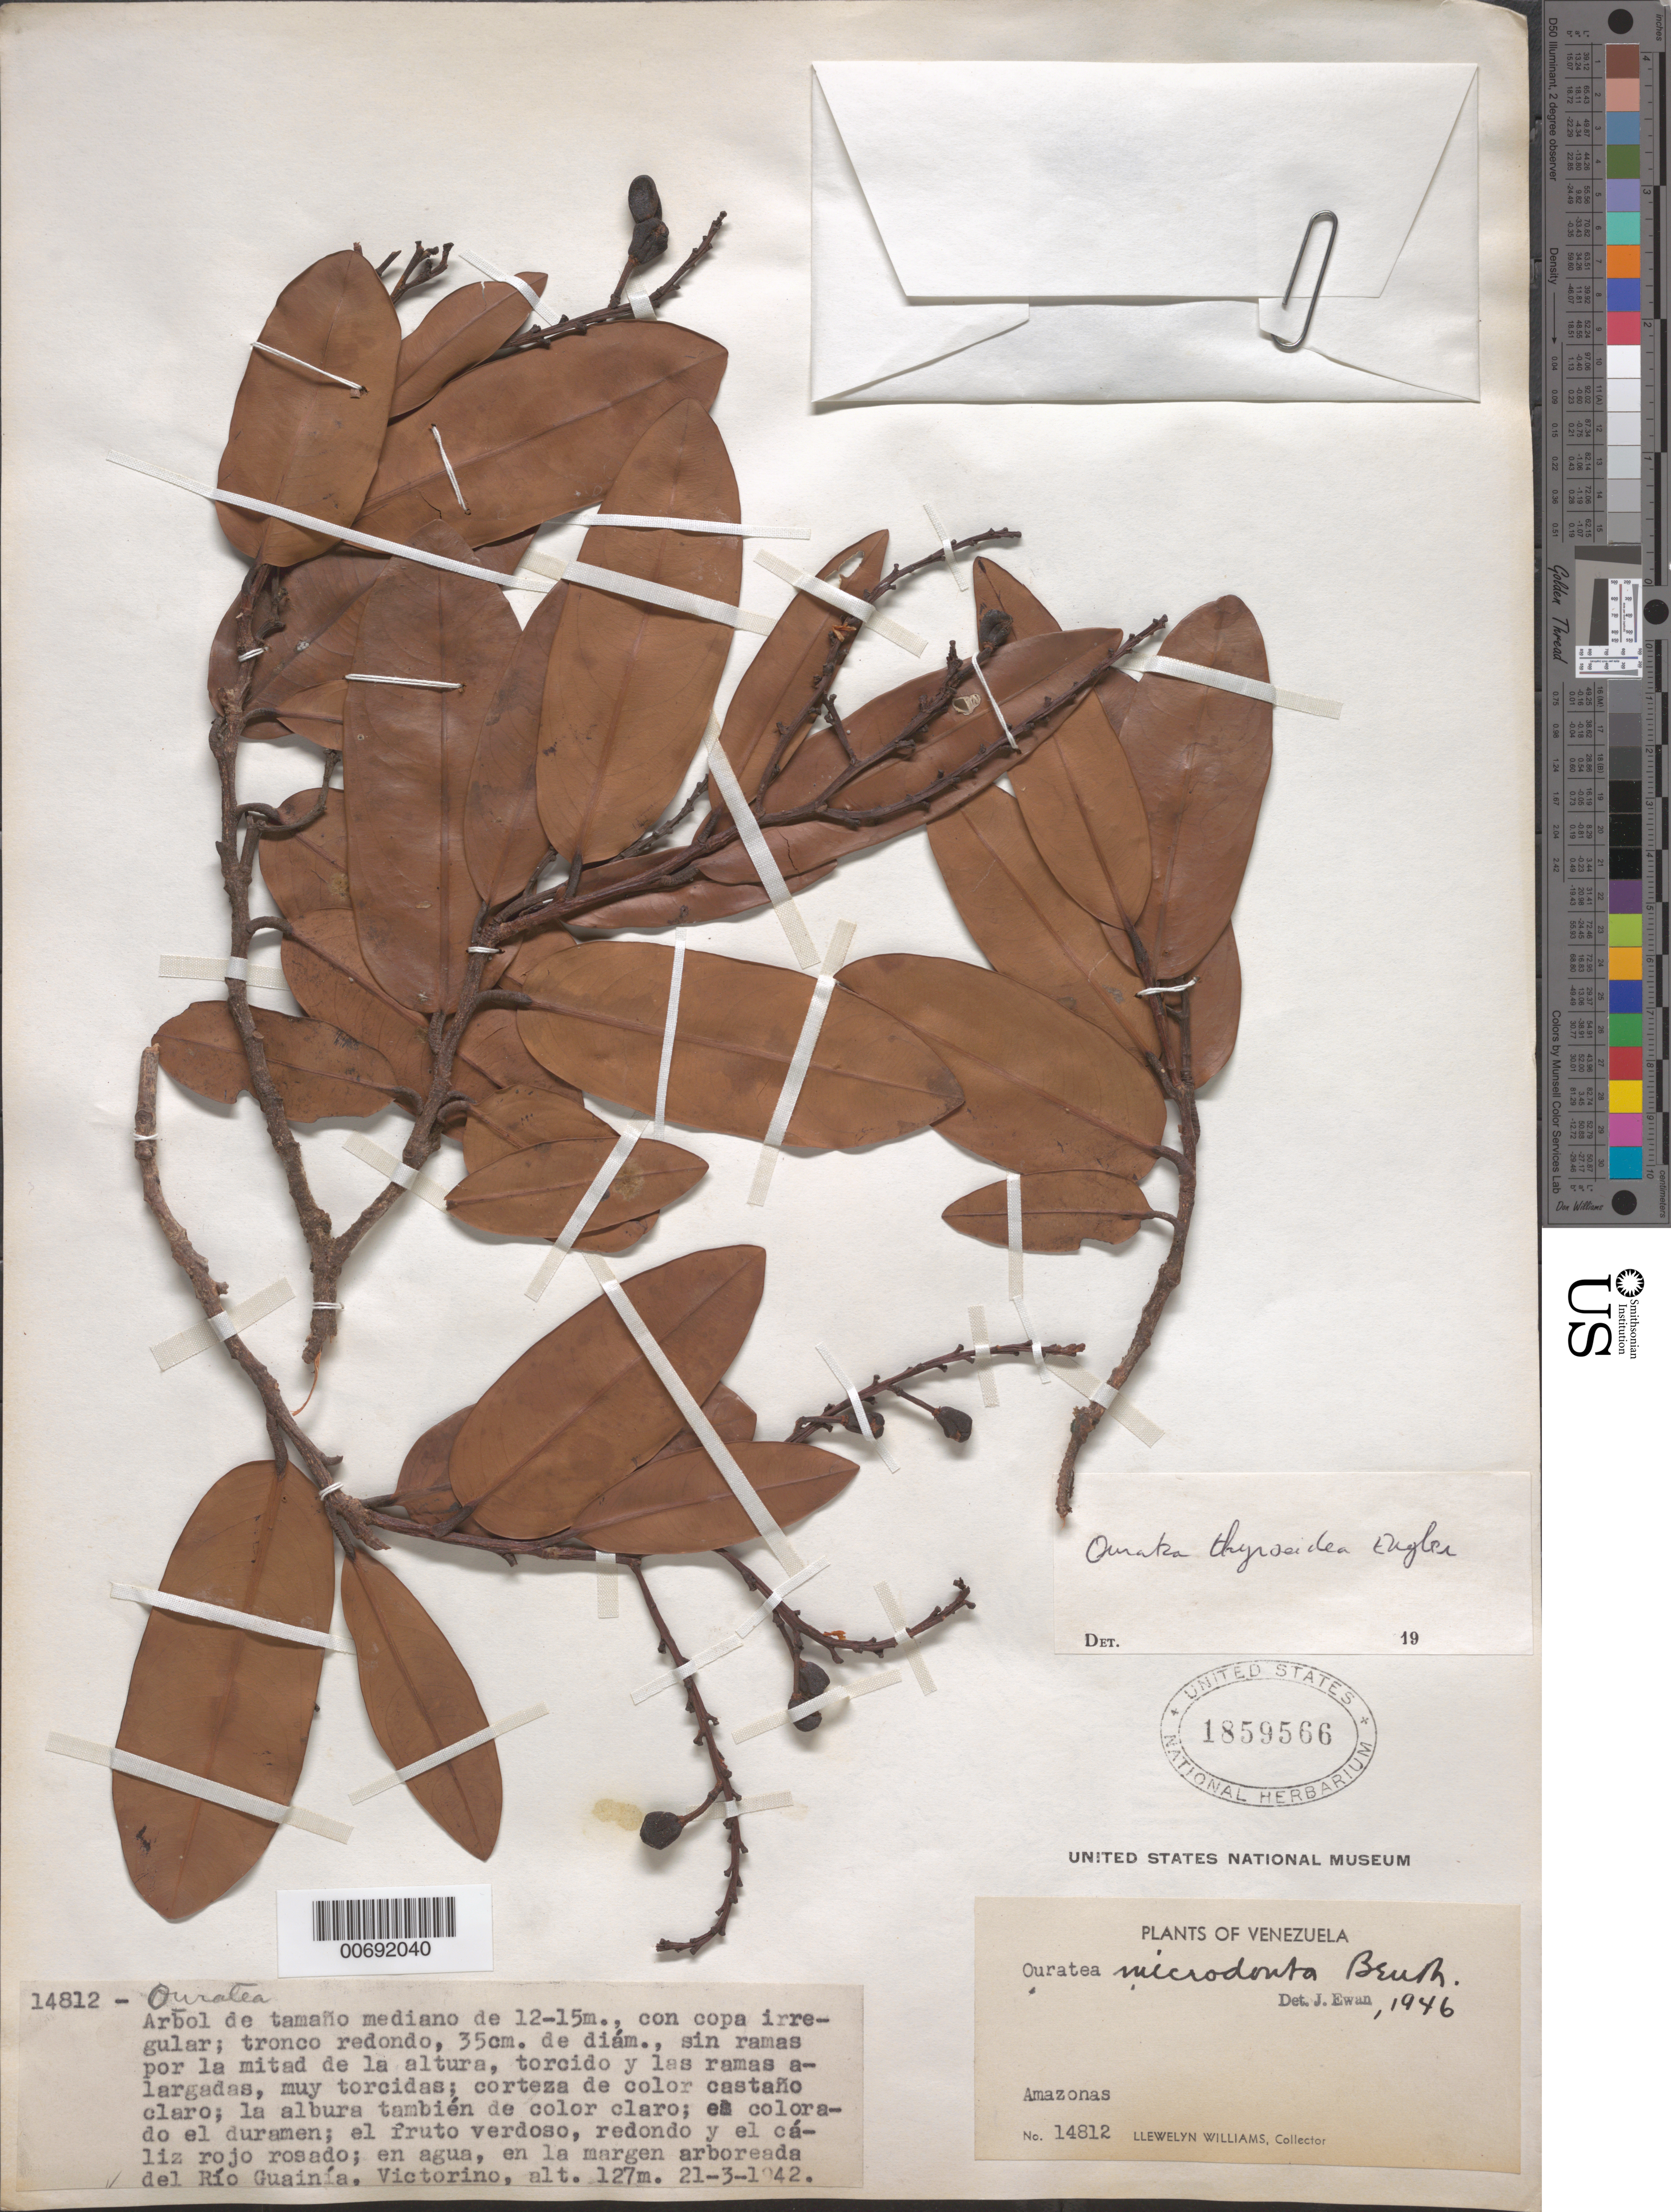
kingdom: Plantae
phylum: Tracheophyta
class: Magnoliopsida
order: Malpighiales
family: Ochnaceae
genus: Ouratea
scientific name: Ouratea thyrsoidea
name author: Engl.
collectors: Ll. Williams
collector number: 14812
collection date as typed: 21-Mar-42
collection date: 1942-03-21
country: Venezuela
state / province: Amazonas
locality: Victorino, Río Guainía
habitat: En agua, en la margen arboreada del rio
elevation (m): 127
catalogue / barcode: US 1859566